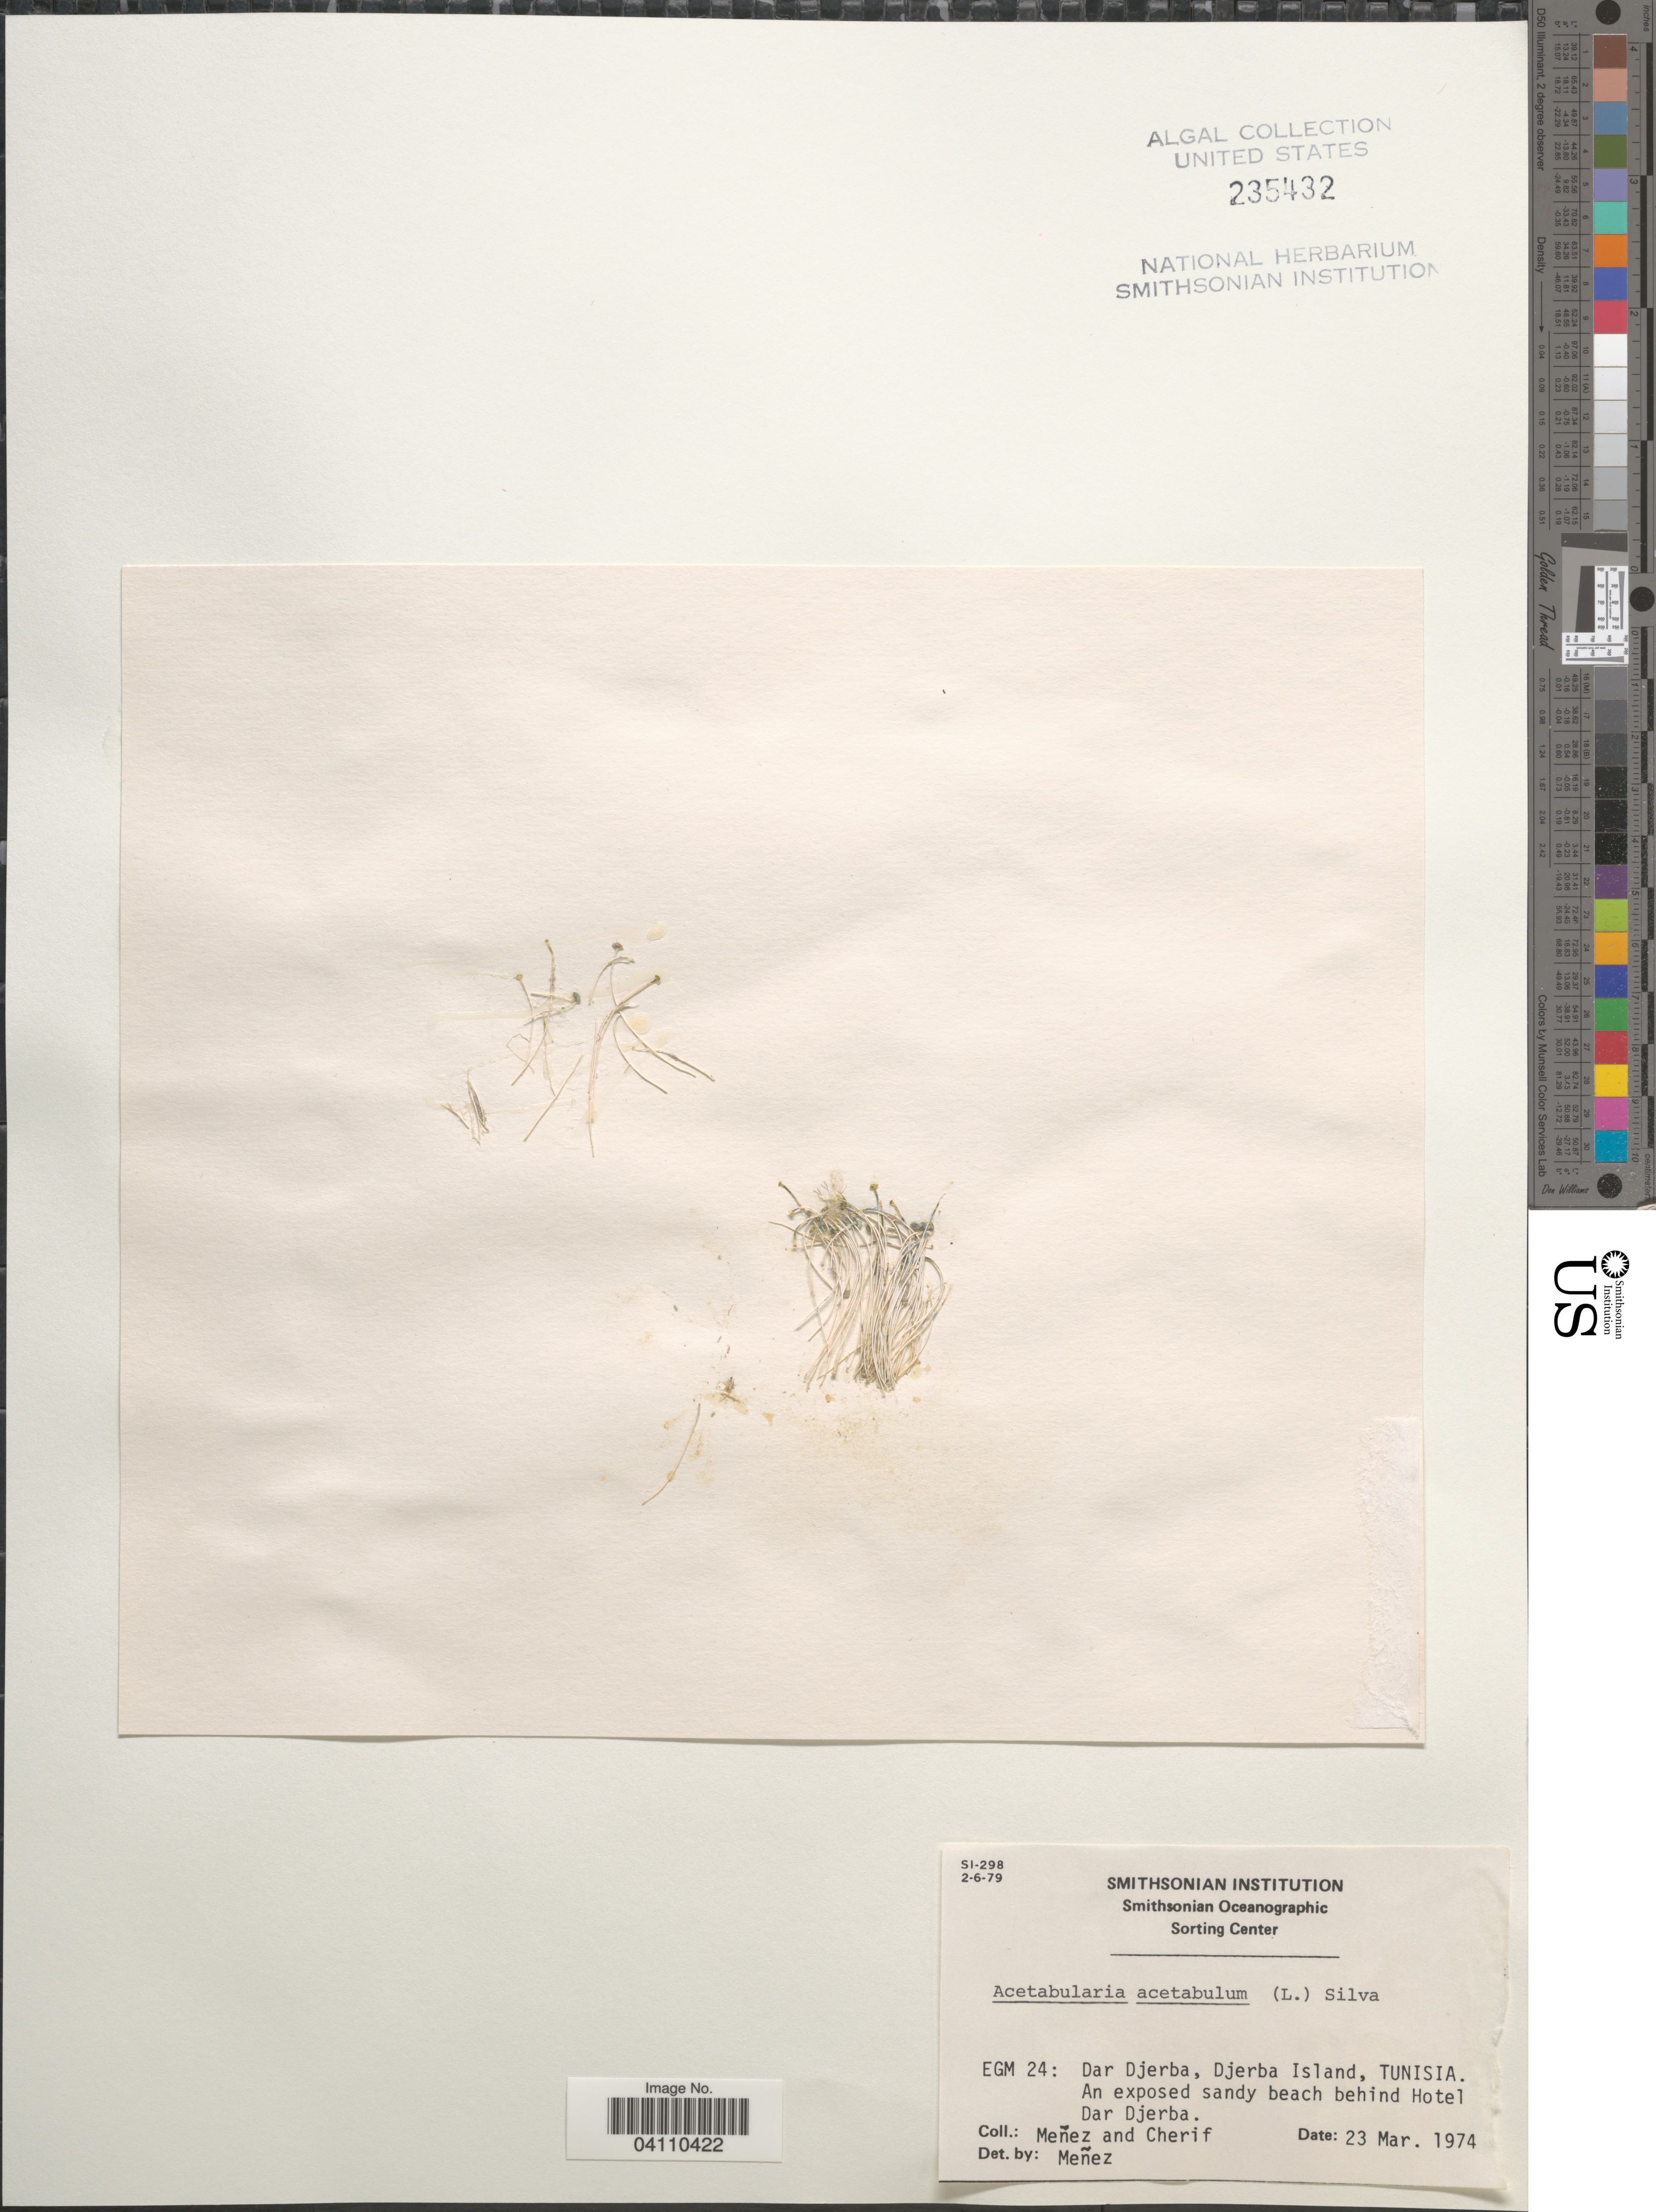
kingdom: Plantae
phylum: Chlorophyta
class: Ulvophyceae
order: Dasycladales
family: Polyphysaceae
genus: Acetabularia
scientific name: Acetabularia acetabulum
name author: (L.) P.C. Silva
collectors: Menez & -. Cherif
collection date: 1974-03-23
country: Tunisia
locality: EGM 24: Dar Djerba, Djerba Island, Tunisia. An exposed sandy beach behind Hotel Dar Djerba.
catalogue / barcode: US 235432